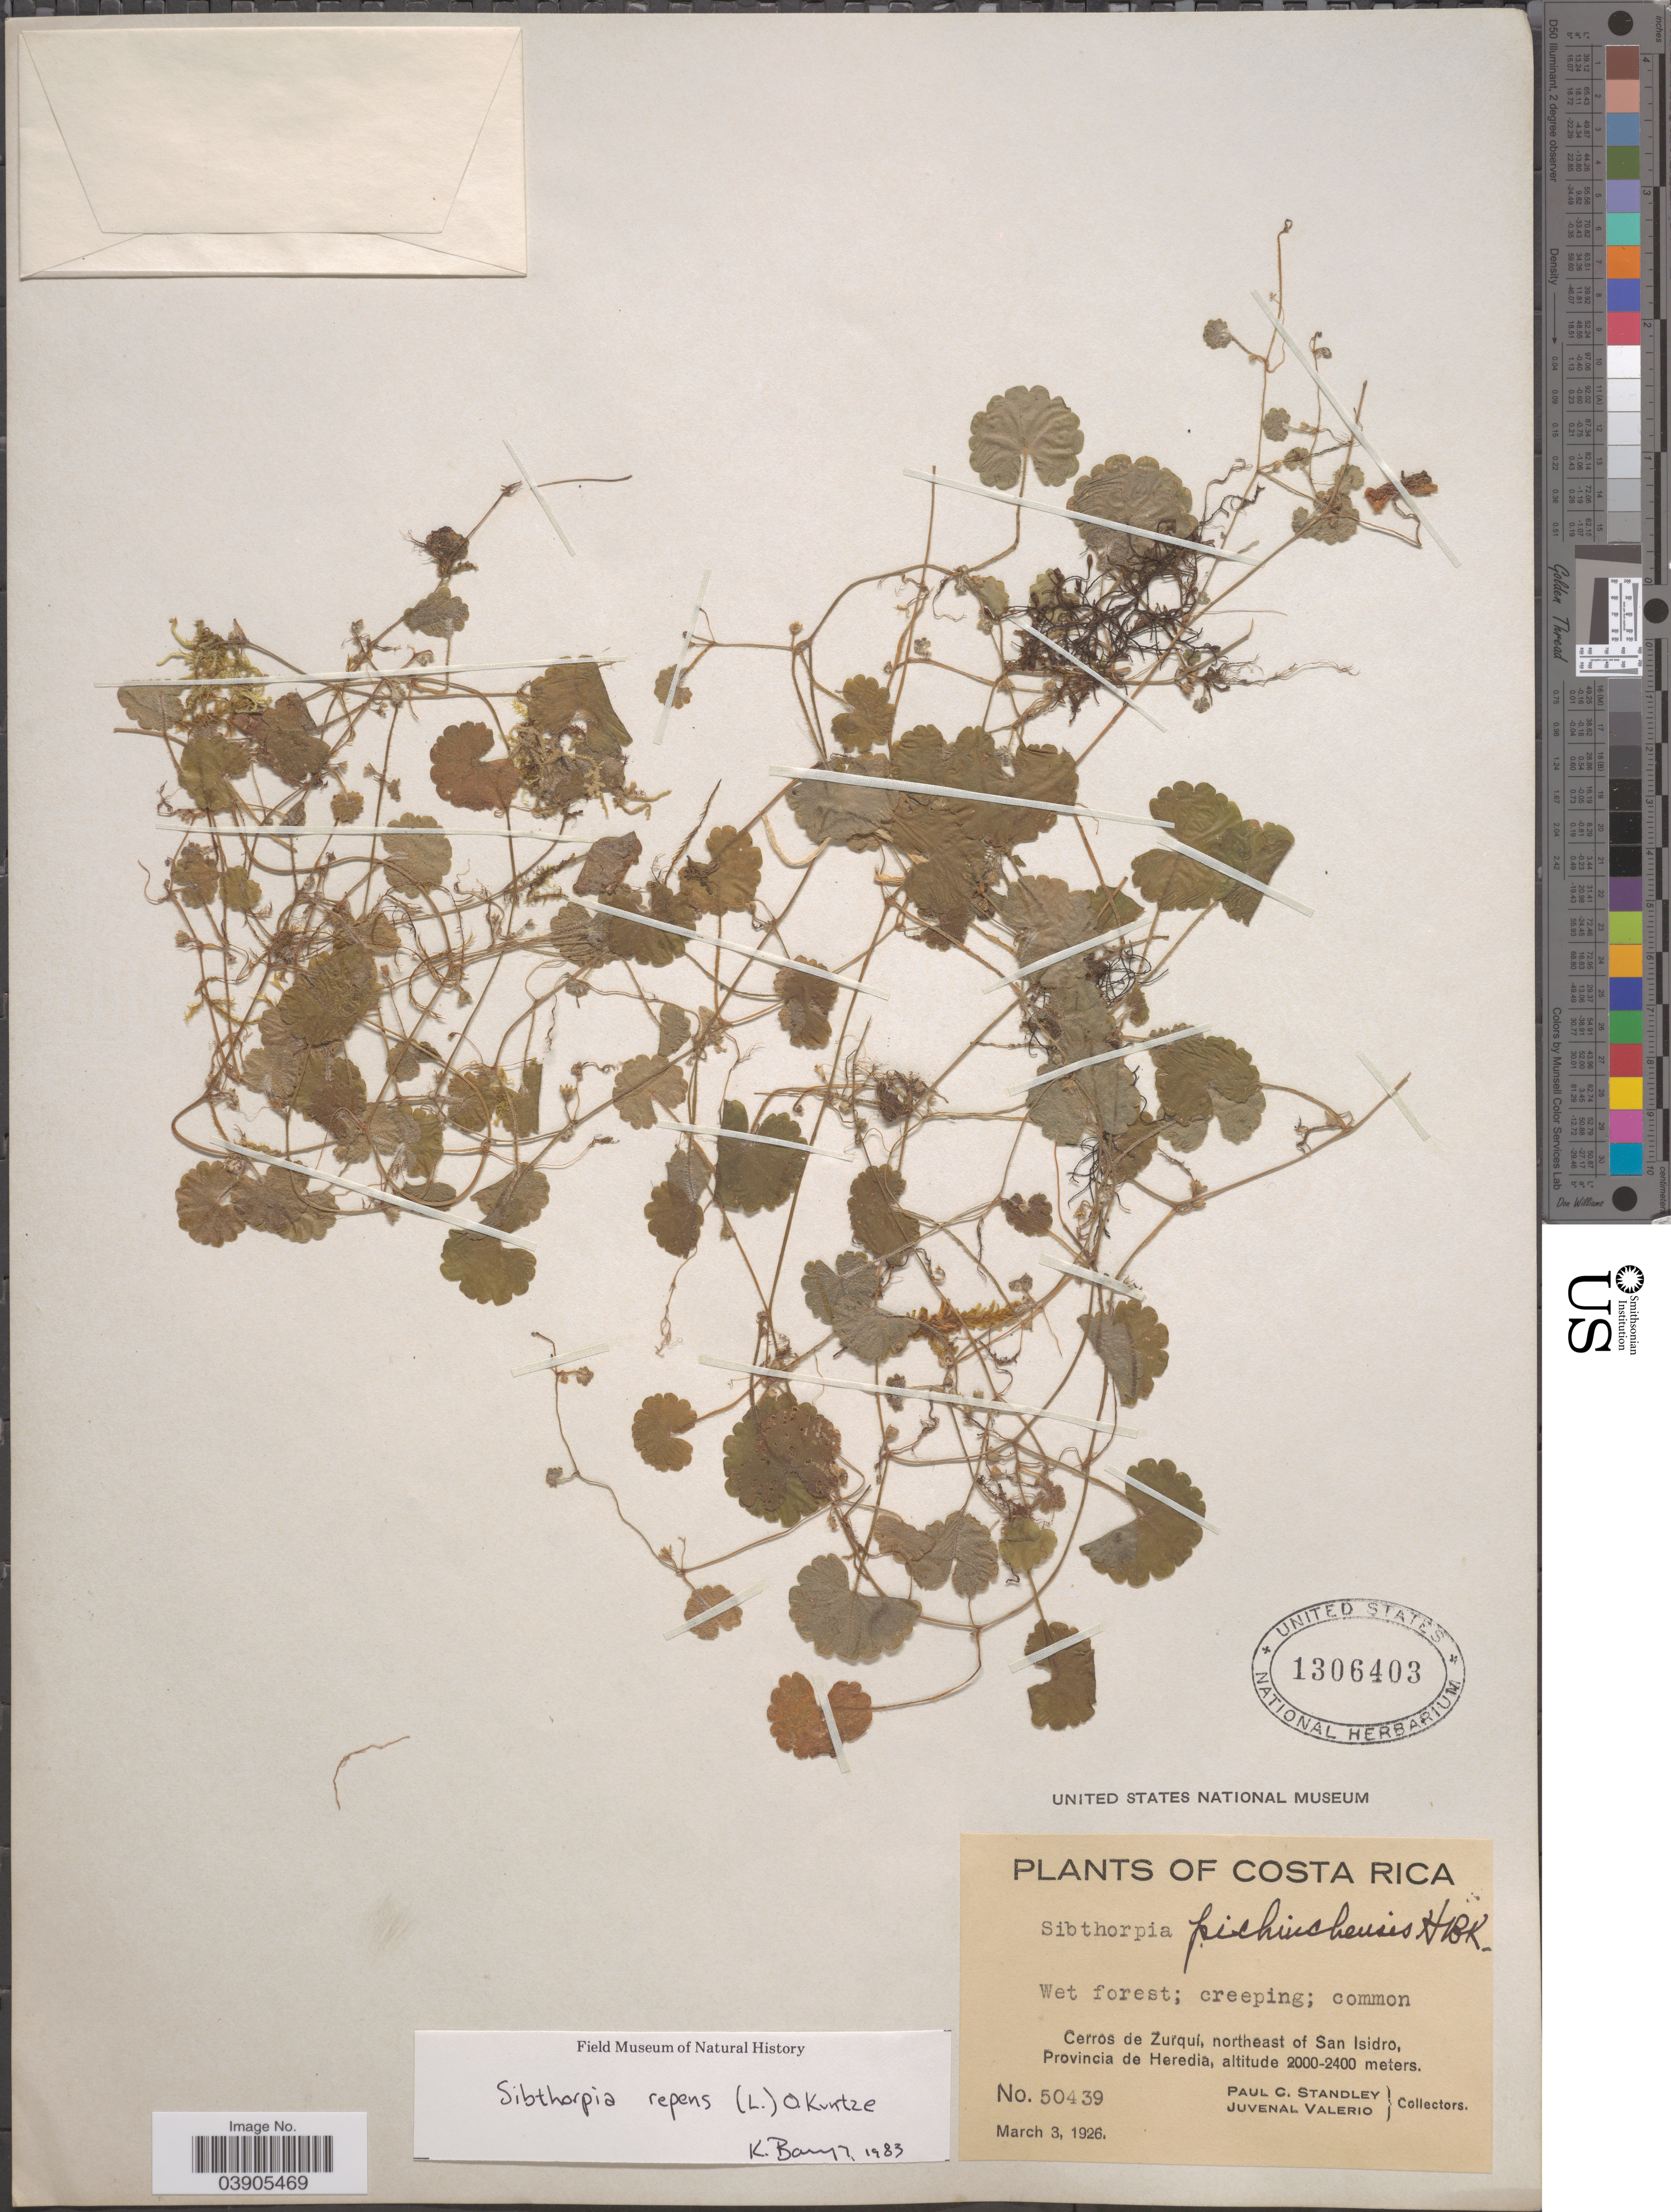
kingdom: Plantae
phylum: Tracheophyta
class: Magnoliopsida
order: Lamiales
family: Plantaginaceae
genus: Sibthorpia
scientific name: Sibthorpia repens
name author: (L.) Kuntze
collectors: P. C. Standley & J. Valerio R.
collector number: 50439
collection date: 1926-03-03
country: Costa Rica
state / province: Heredia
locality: Cerros de Zurquí, northeast of San Isidro.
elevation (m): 2000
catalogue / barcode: US 1306403